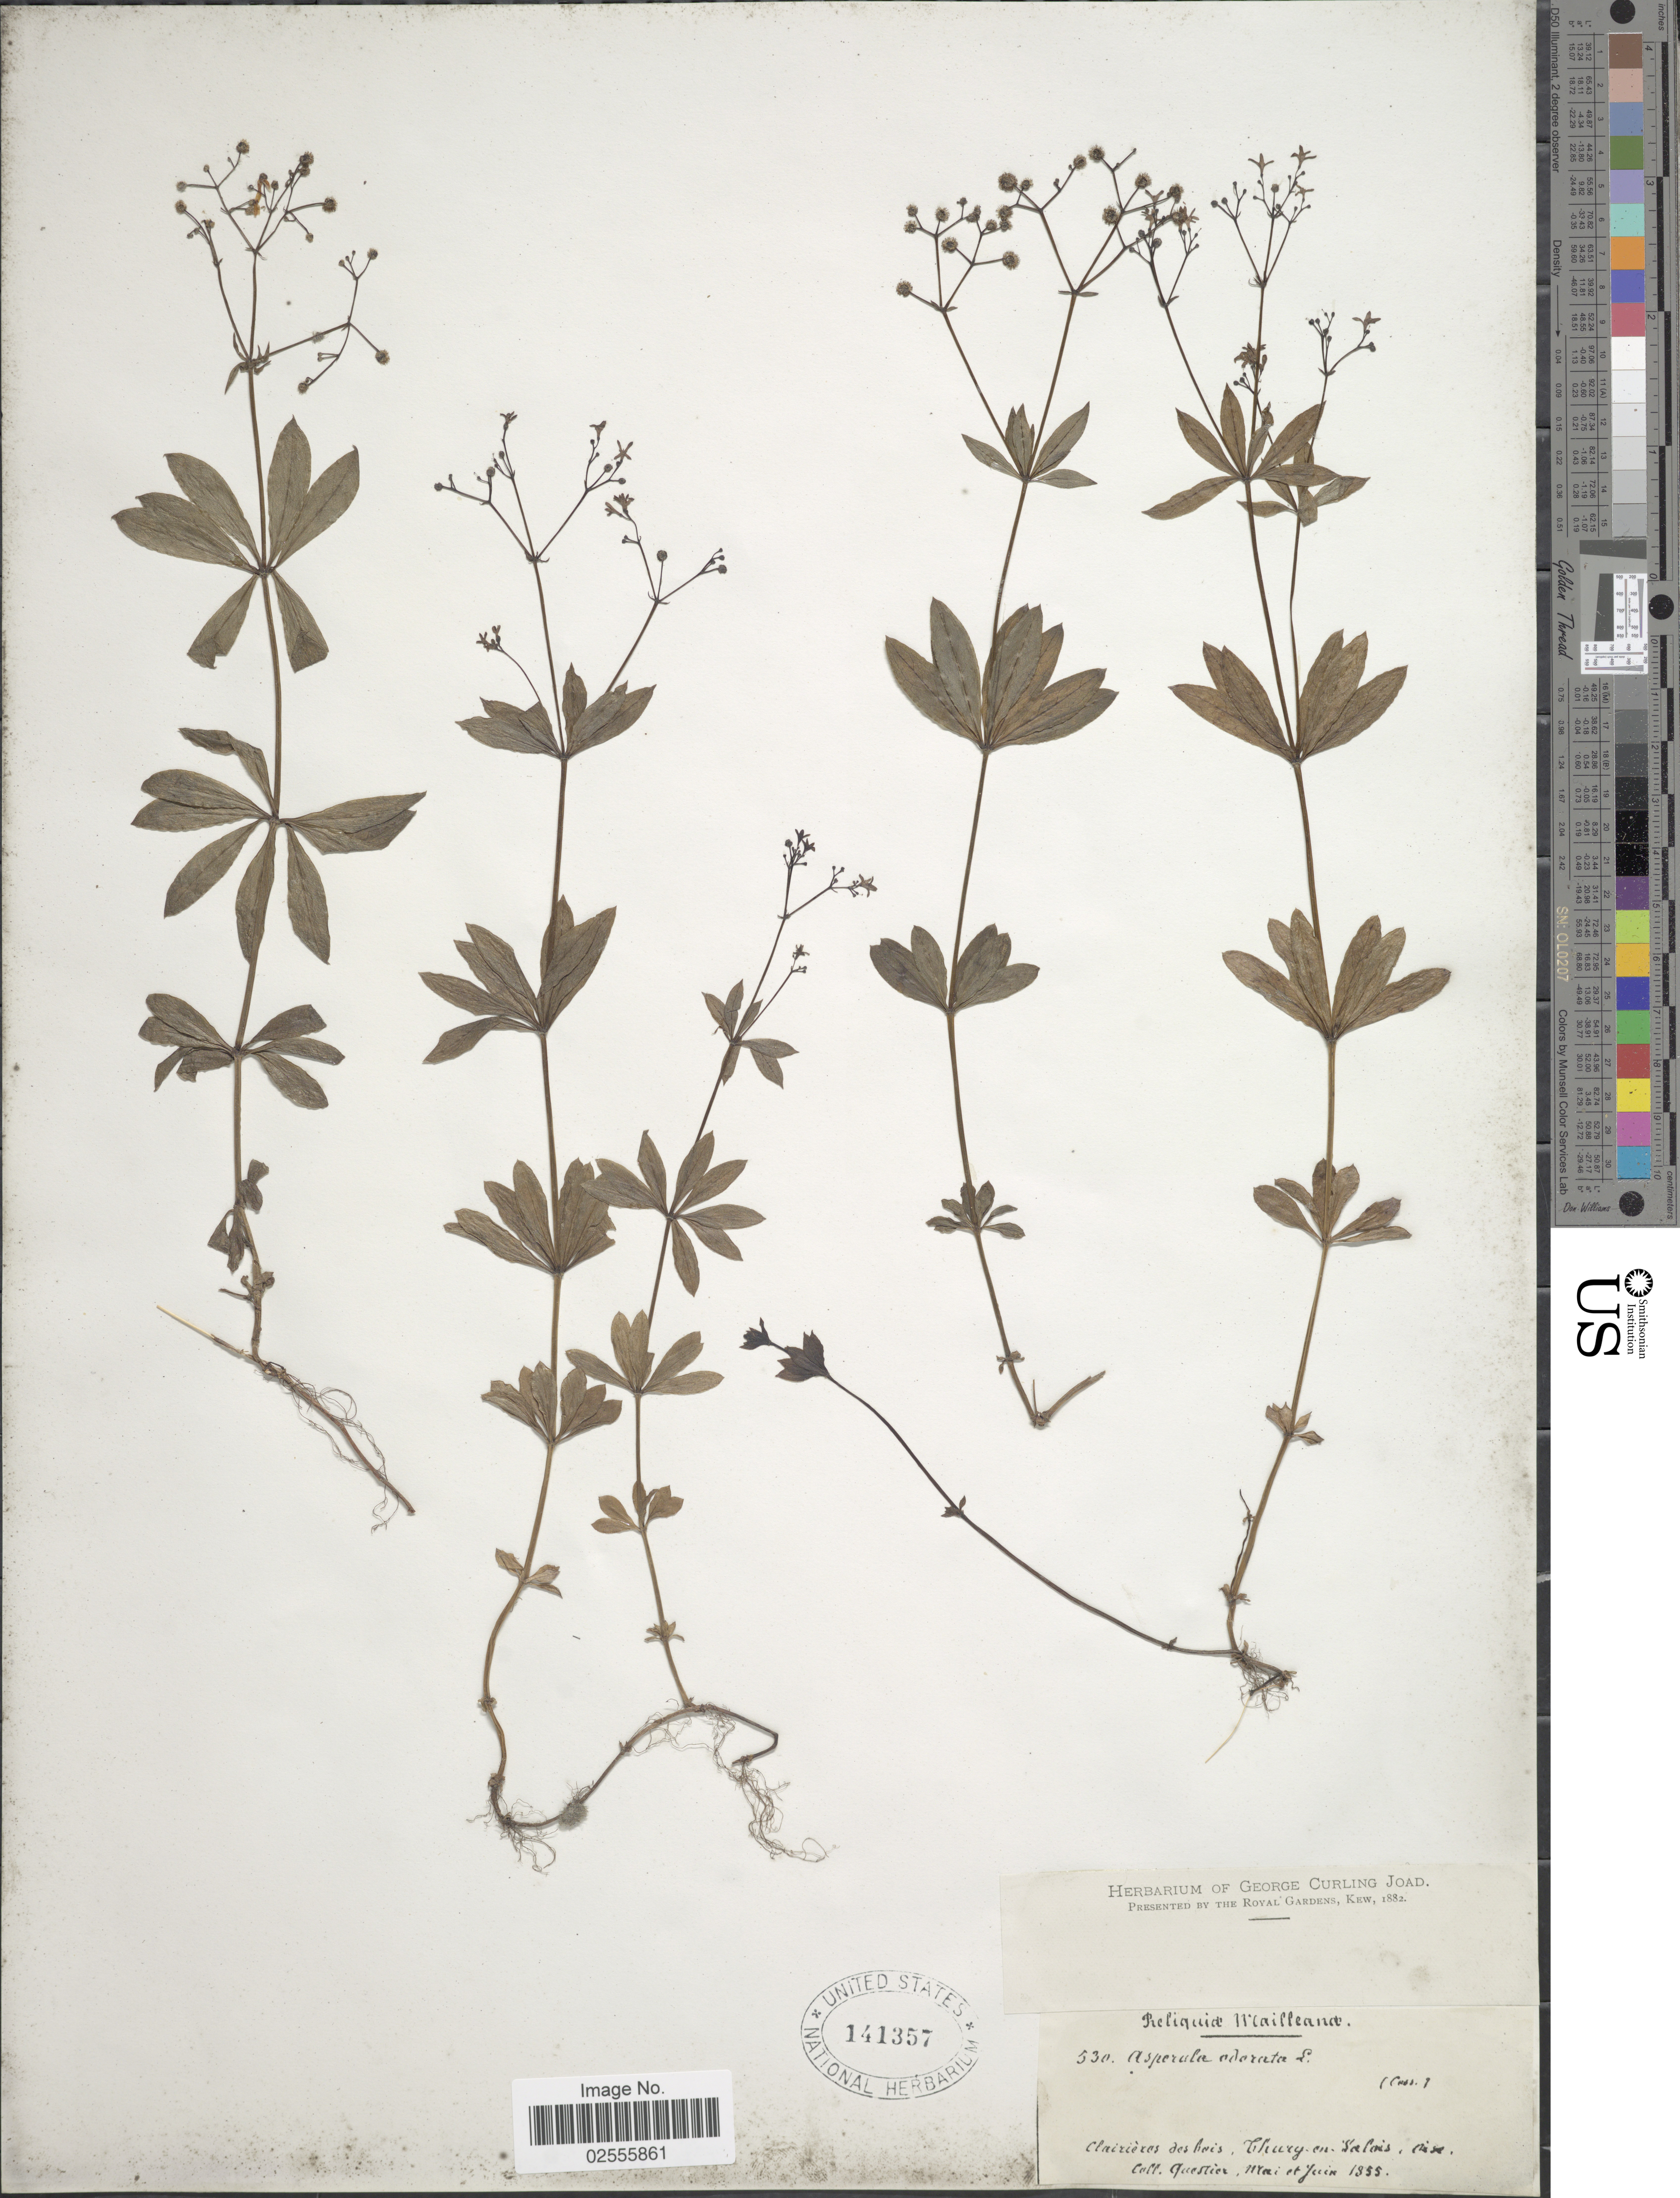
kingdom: Plantae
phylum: Tracheophyta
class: Magnoliopsida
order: Gentianales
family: Rubiaceae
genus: Asperula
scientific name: Asperula odorata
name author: L.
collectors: A. Questier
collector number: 530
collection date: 1855-05/1855-06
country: France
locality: Clairieres des Bois, Chury-en-Valais, Oise.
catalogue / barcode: US 141357